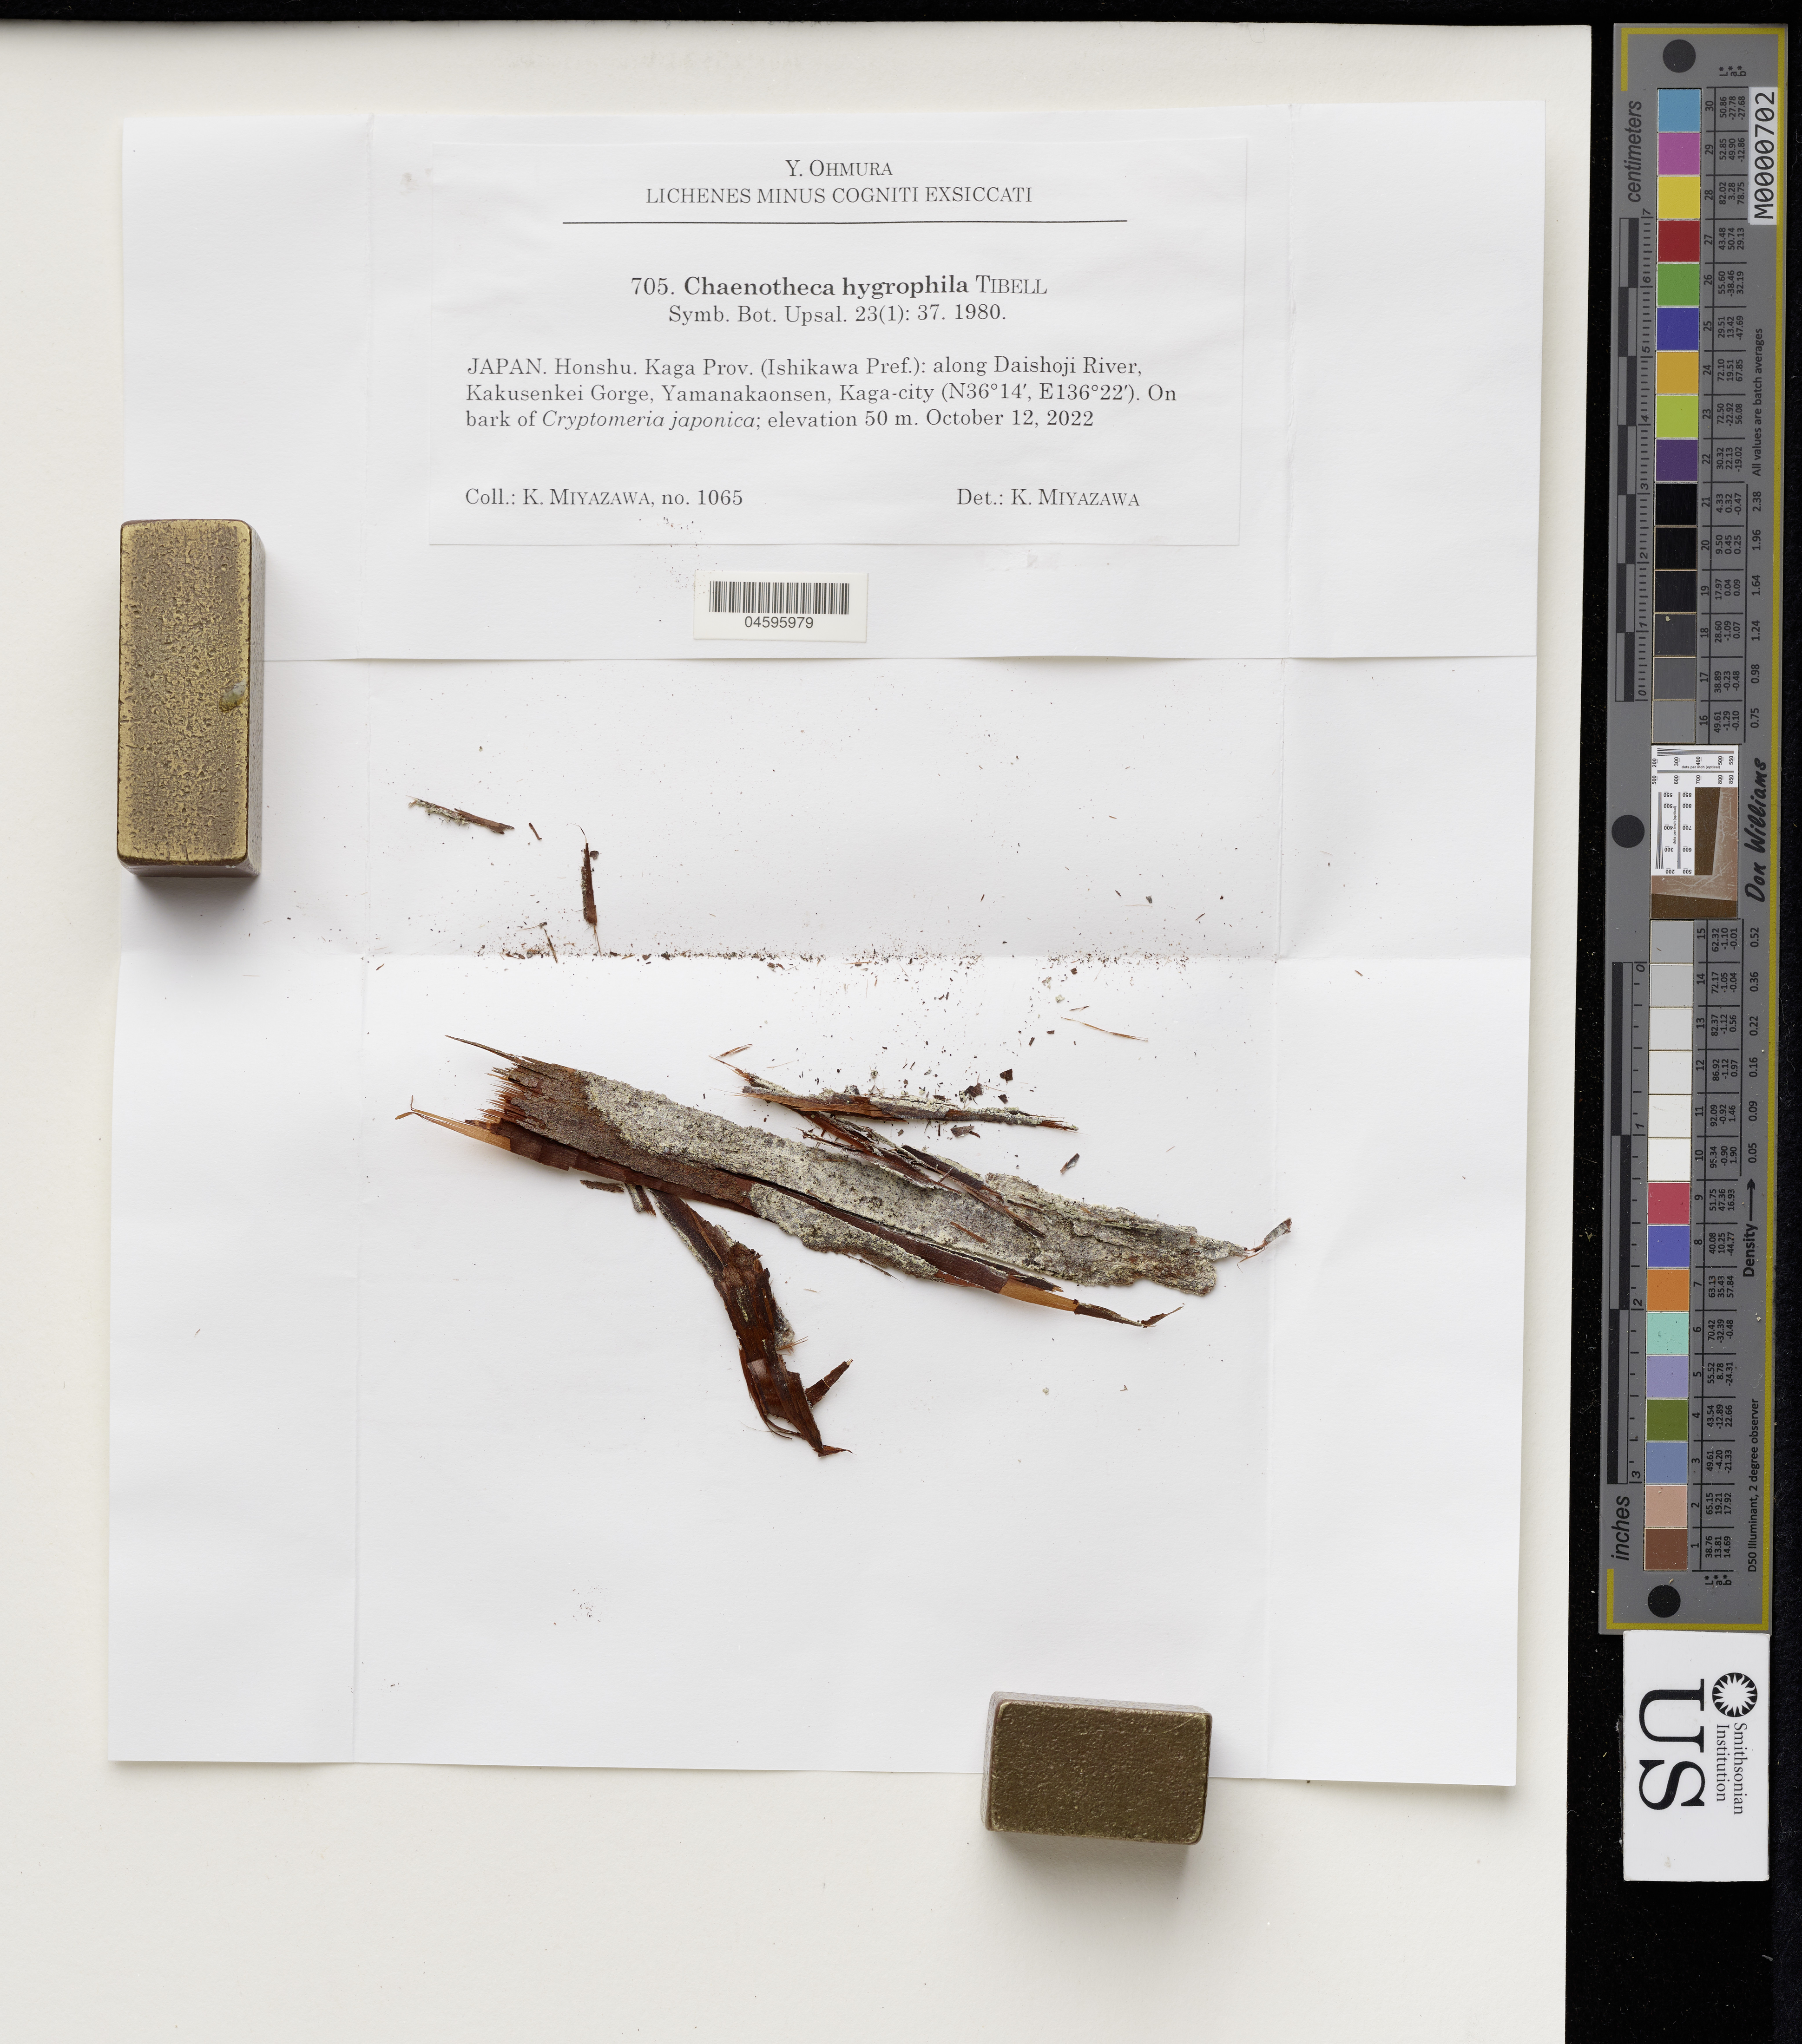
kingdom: Fungi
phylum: Ascomycota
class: Coniocybomycetes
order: Coniocybales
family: Coniocybaceae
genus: Chaenotheca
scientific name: Chaenotheca hygrophila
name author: Tibell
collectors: K. Miyazawa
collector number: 1065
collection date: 2022-10-12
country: Japan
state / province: Isikawa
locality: Honshu. Kaga Prov. (Ishikawa Pref.): along Daishoji River, Kakusenkei Gorge, Yamanakaonsen, Kaga-city.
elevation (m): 50